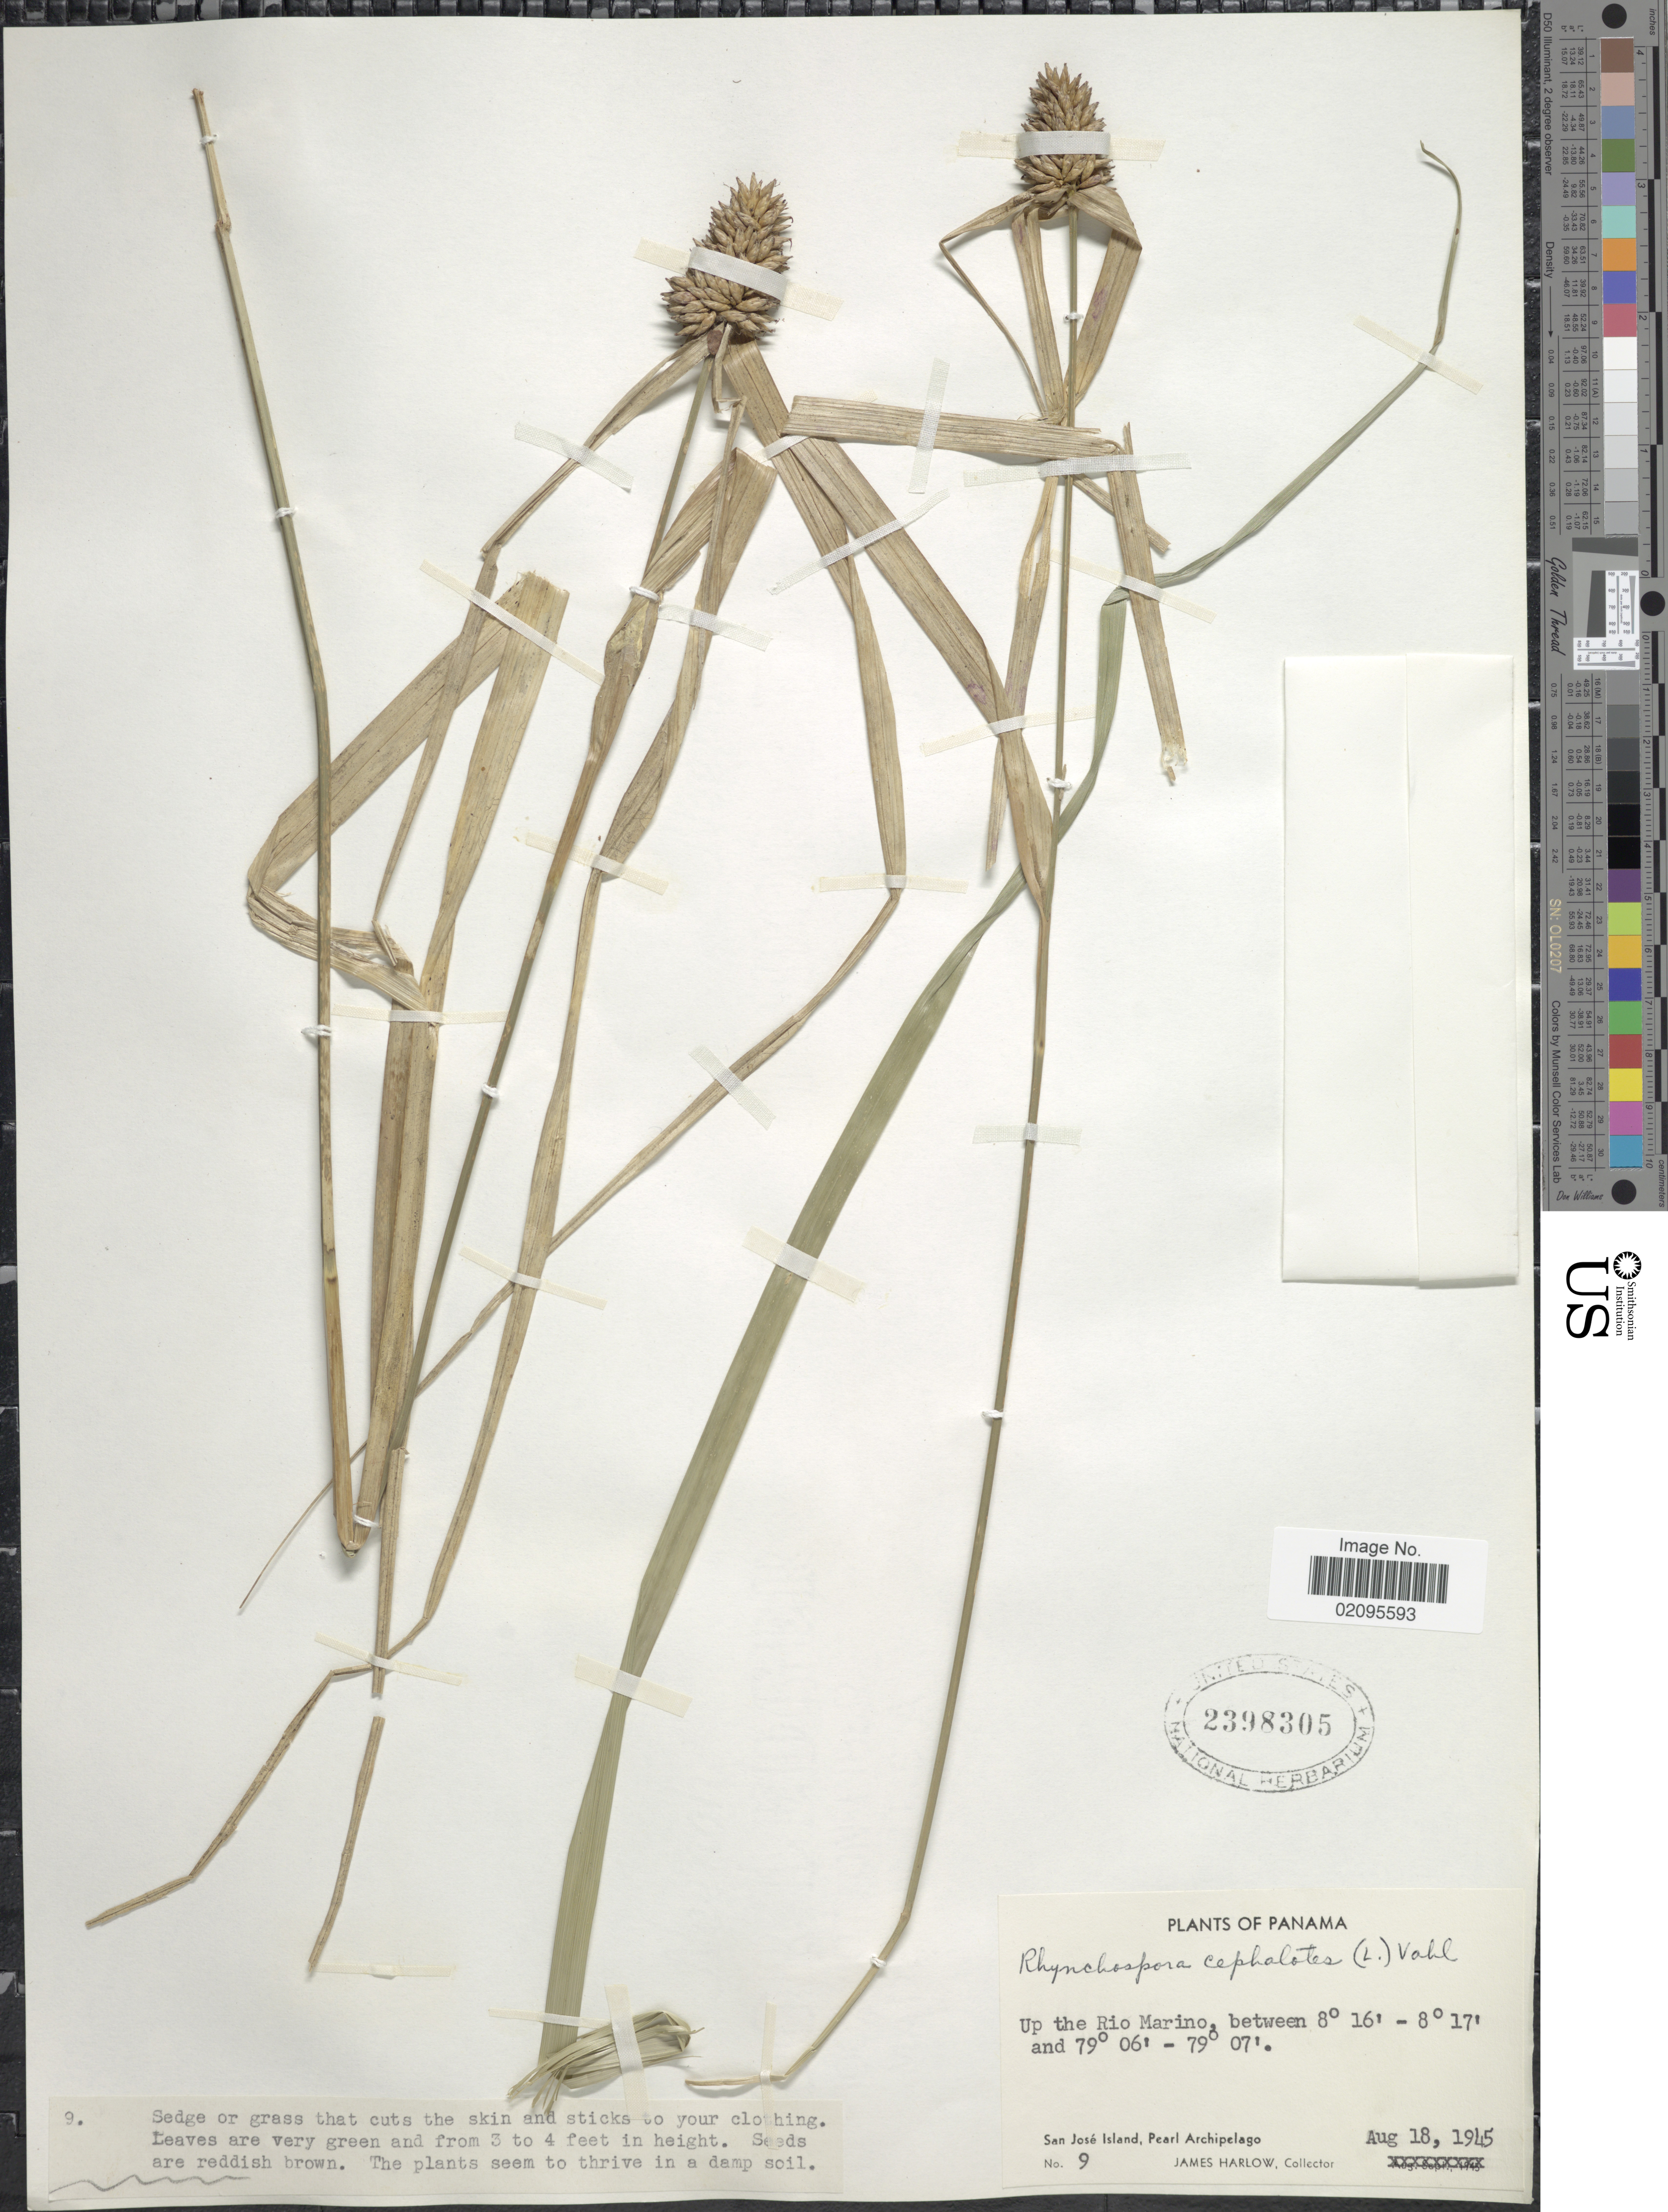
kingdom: Plantae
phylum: Tracheophyta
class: Liliopsida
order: Poales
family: Cyperaceae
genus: Rhynchospora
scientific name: Rhynchospora cephalotes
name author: (L.) Vahl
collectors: J. Harlow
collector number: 9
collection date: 1945-08-18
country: Panama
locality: Up the Rio Marina, San Jose Island, Pearl Archipelago.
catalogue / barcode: US 2398305